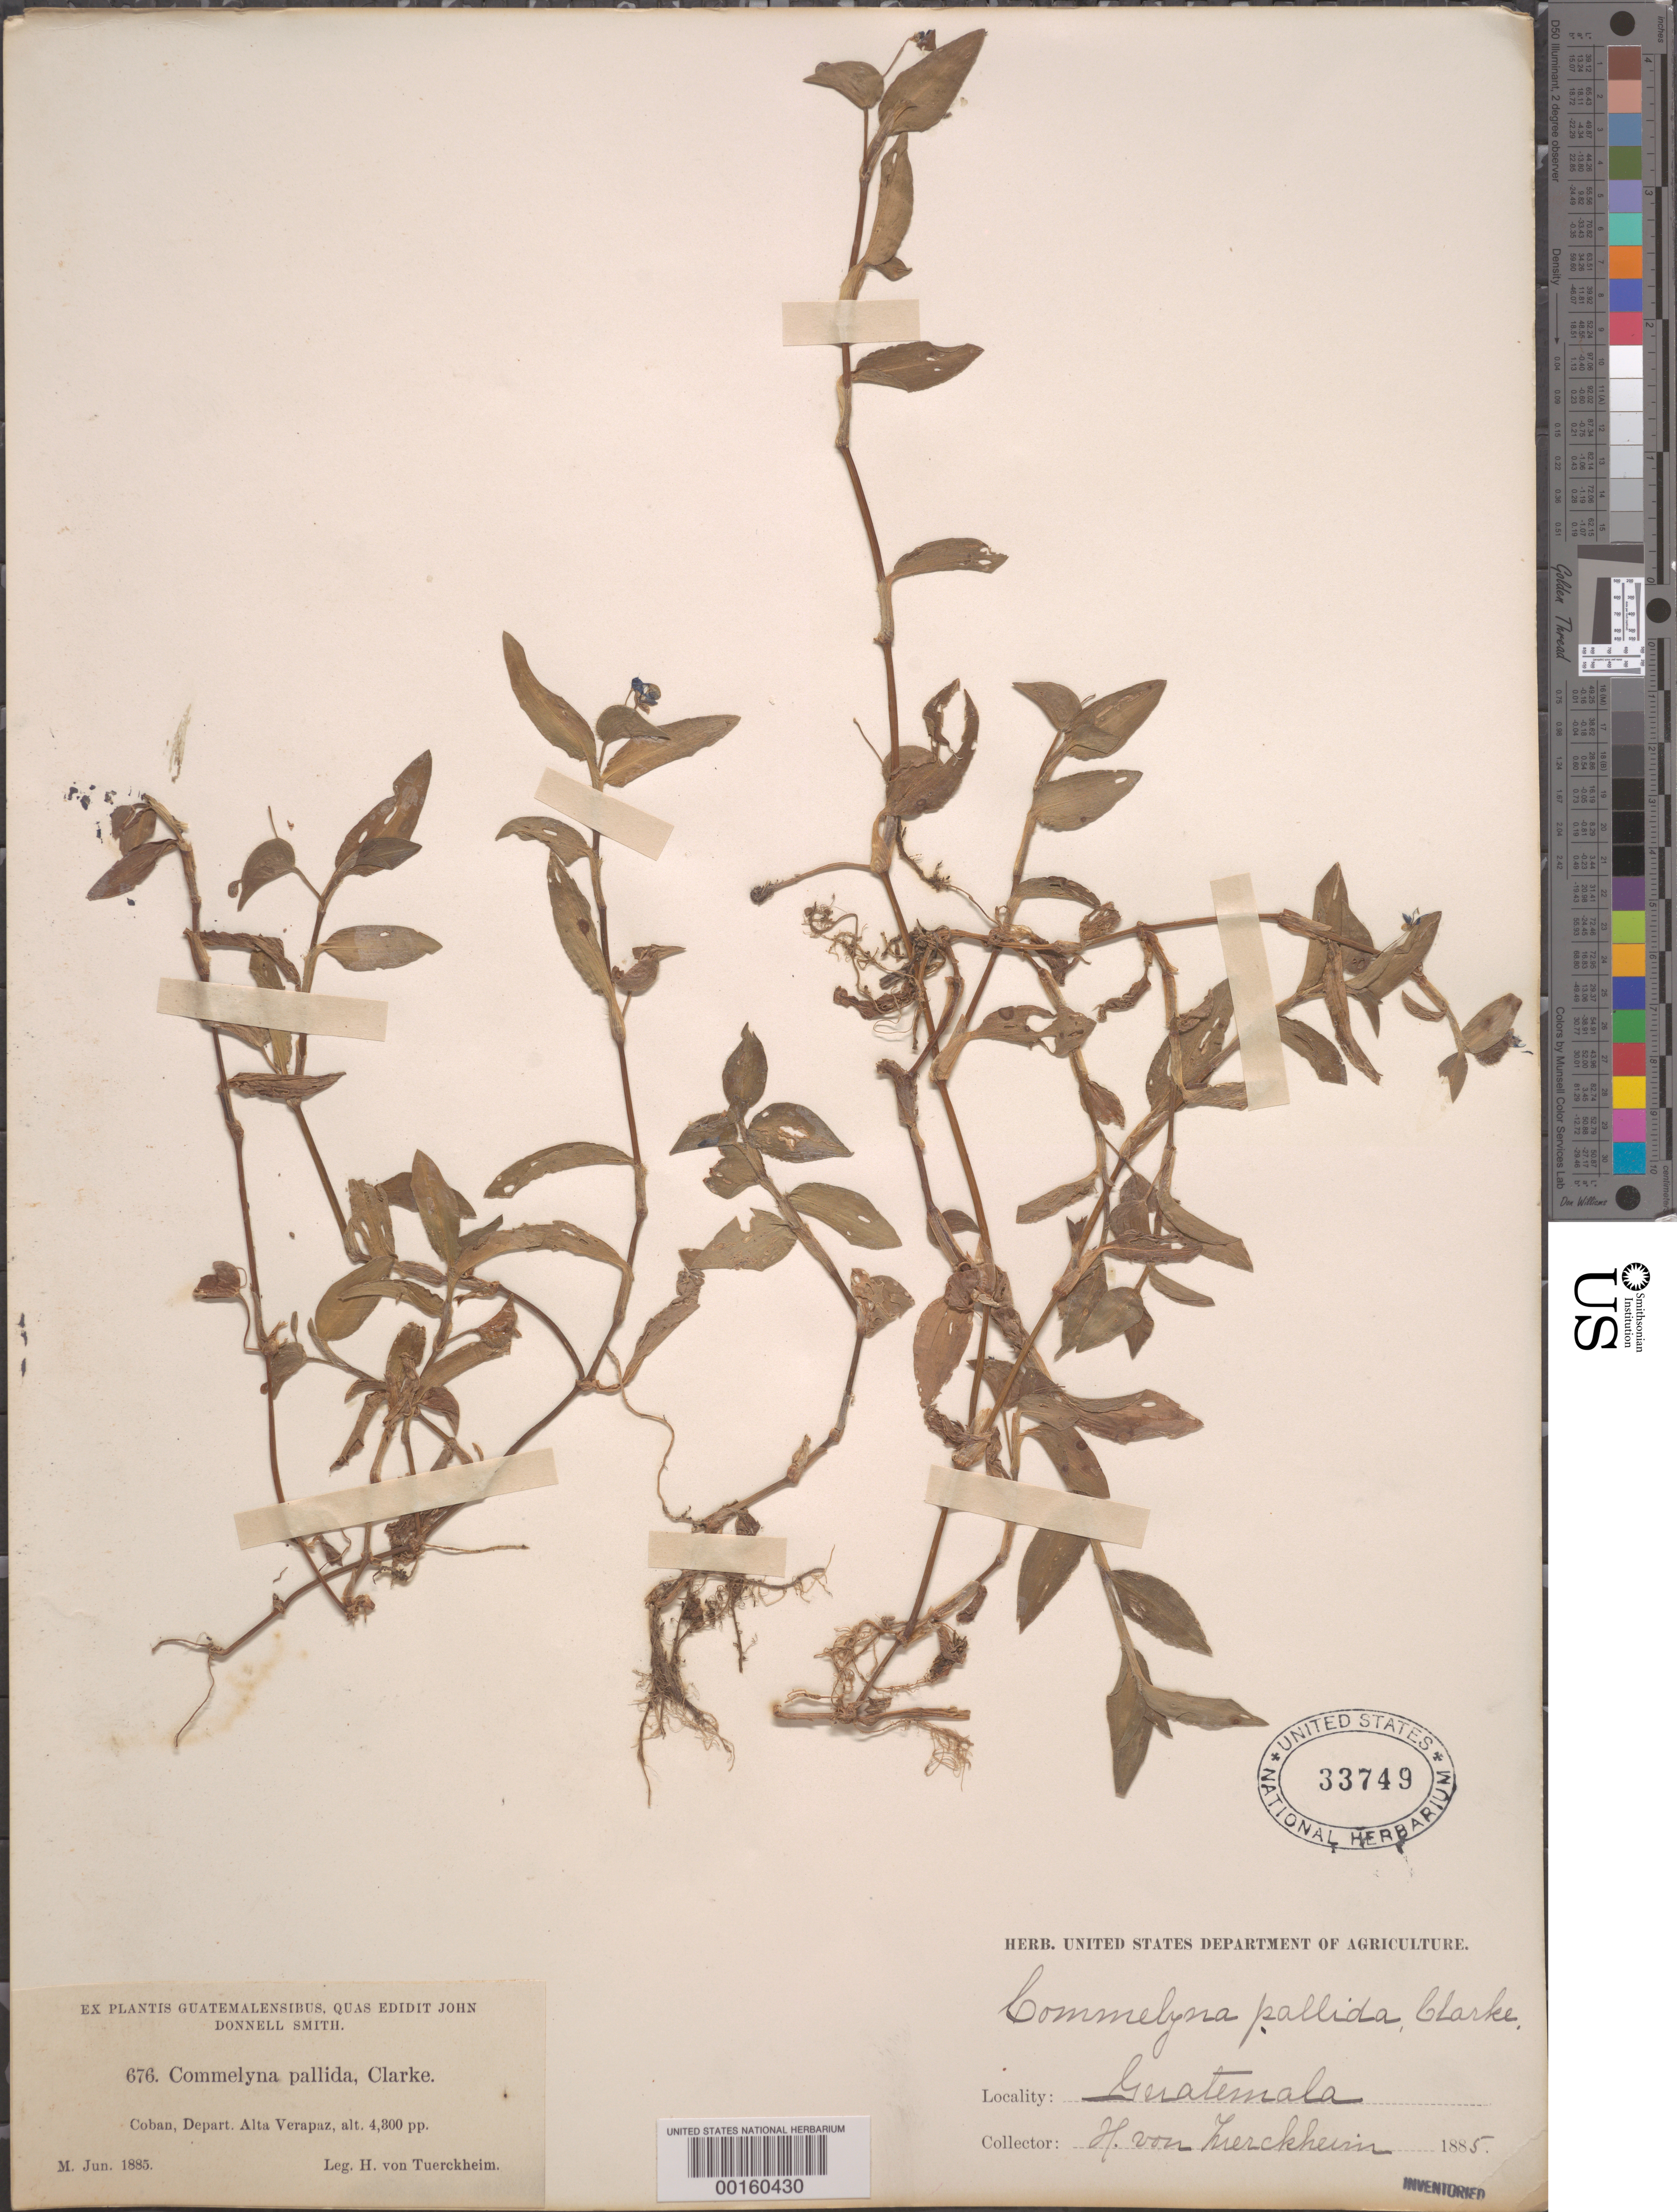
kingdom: Plantae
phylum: Tracheophyta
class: Liliopsida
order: Commelinales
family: Commelinaceae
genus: Commelina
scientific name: Commelina diffusa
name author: Burm. f.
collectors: H. von Türckheim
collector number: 676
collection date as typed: Jun 1885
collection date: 1885-06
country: Guatemala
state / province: Alta Verapaz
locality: Cobán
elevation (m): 1312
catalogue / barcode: US 33749